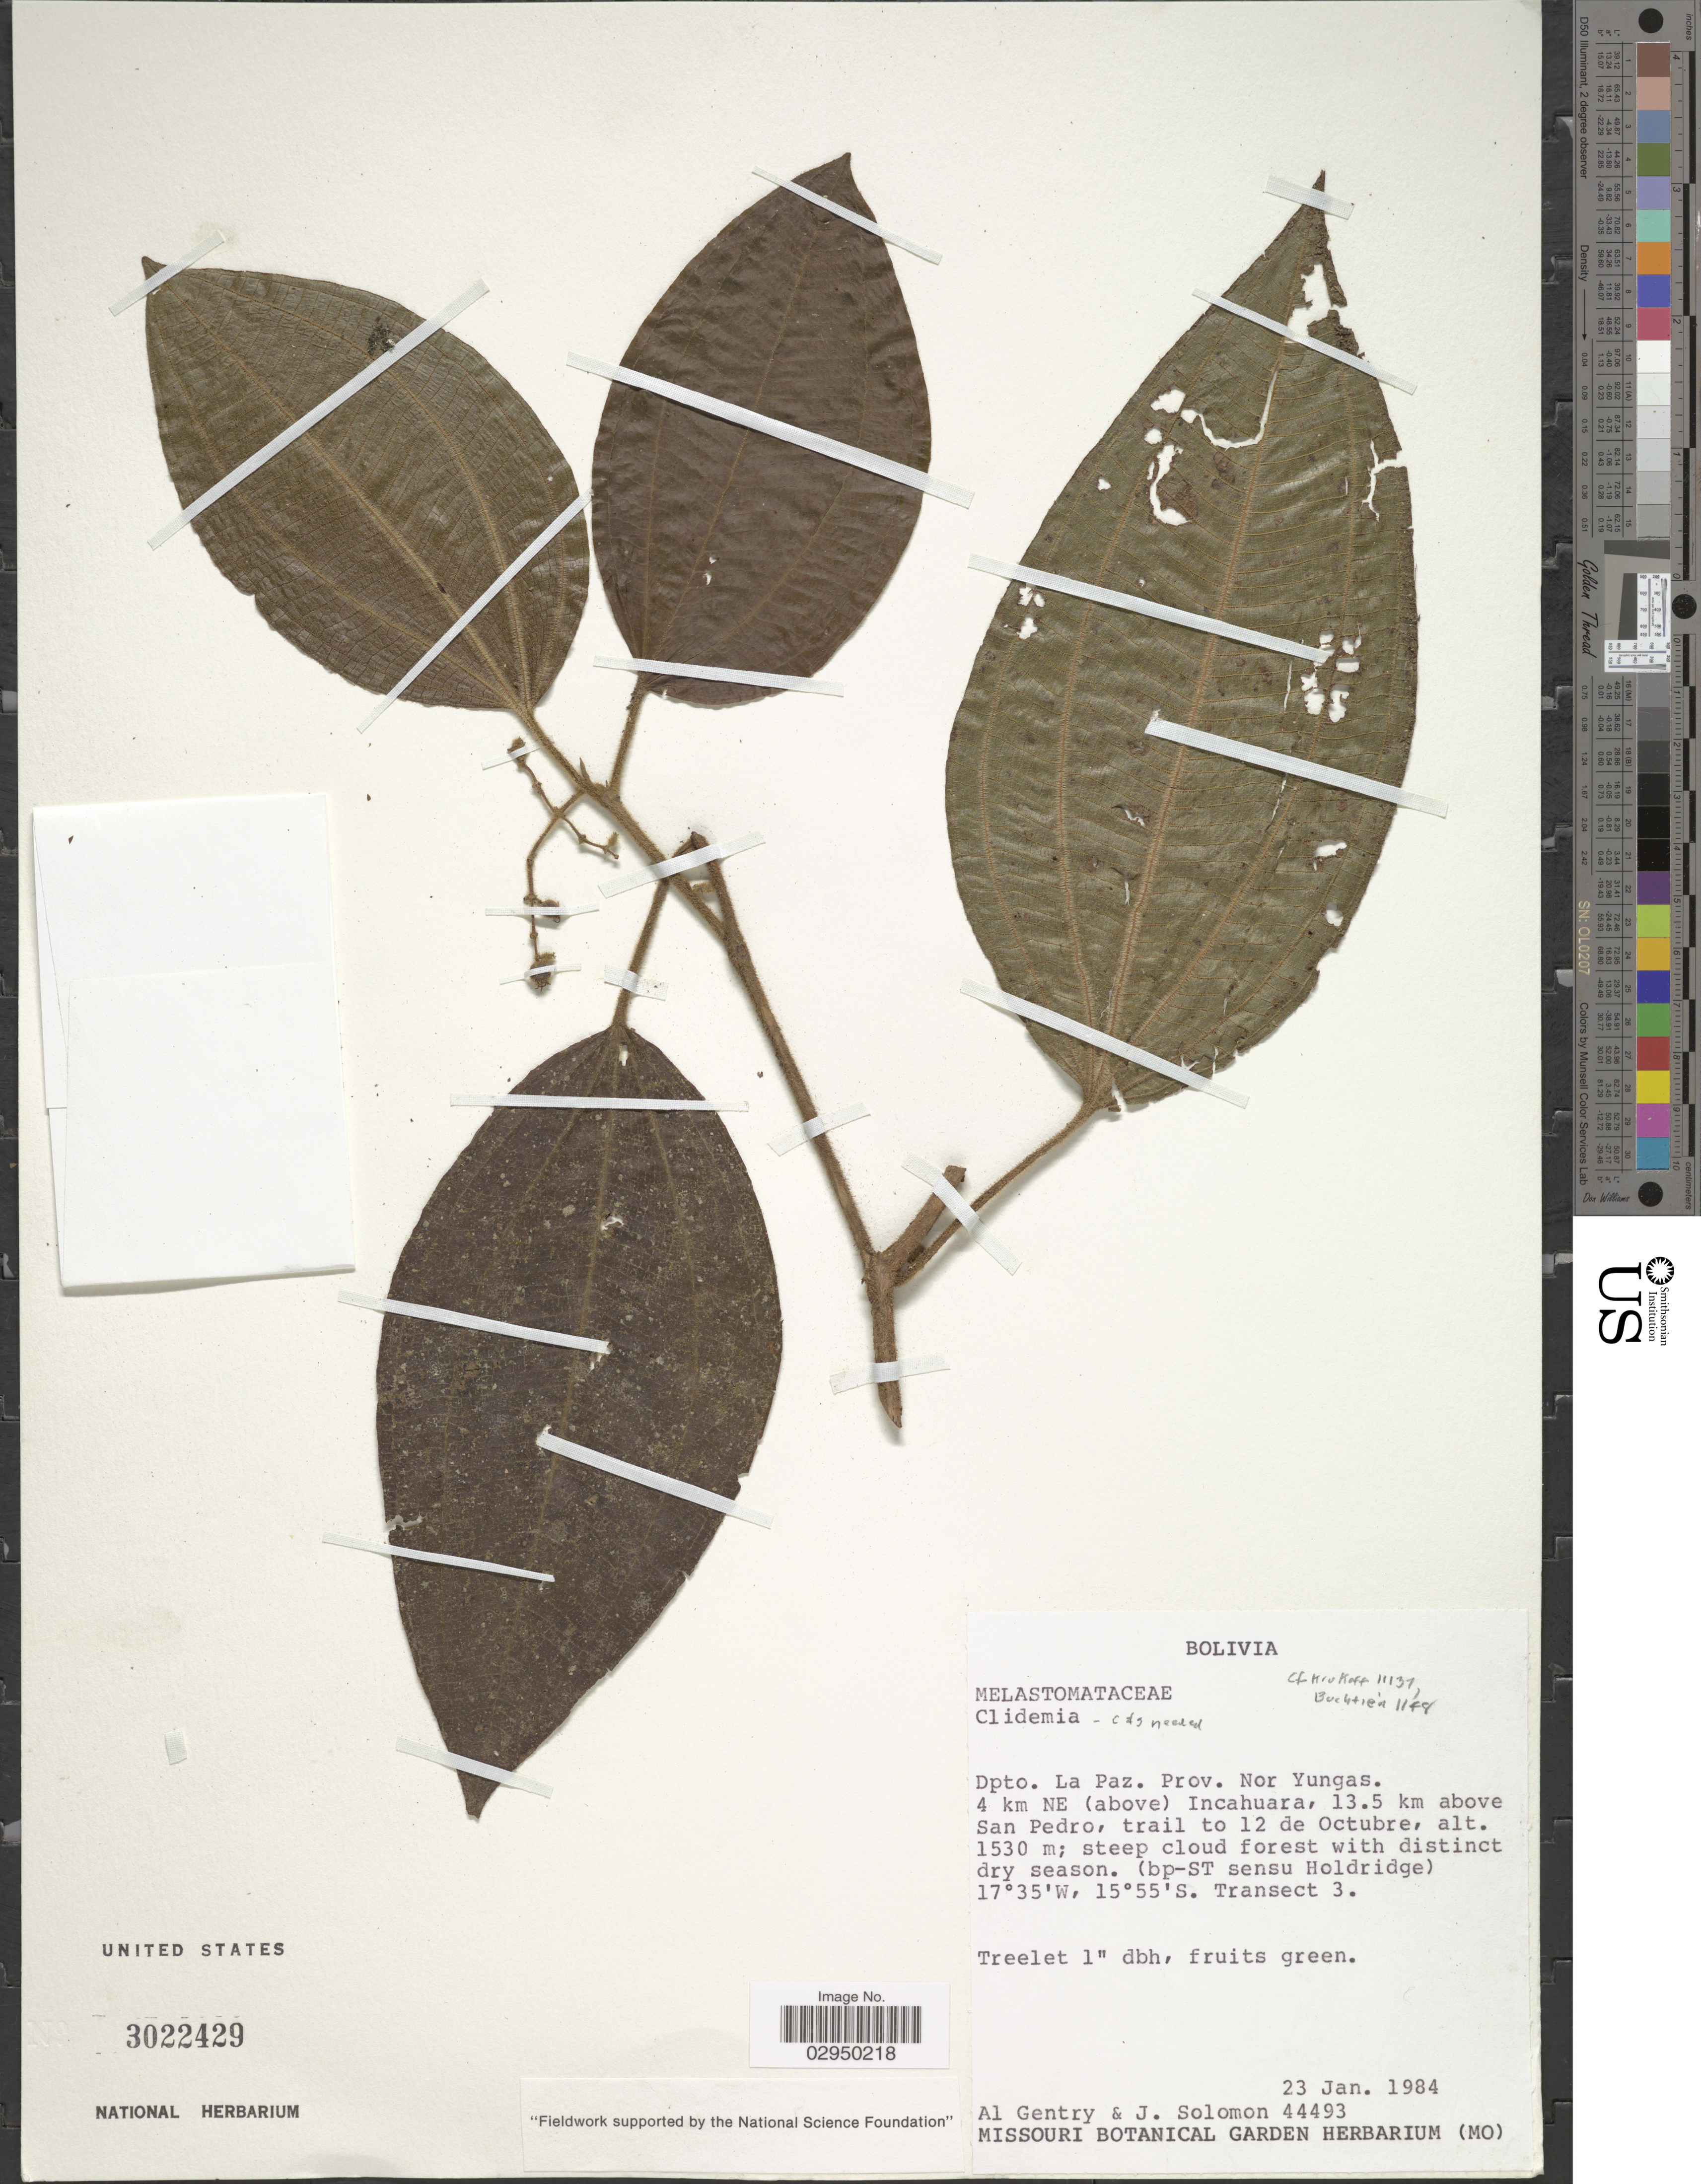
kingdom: Plantae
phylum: Tracheophyta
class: Magnoliopsida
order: Myrtales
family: Melastomataceae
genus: Clidemia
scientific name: Clidemia sp.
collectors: A. H. Gentry & J. Solomon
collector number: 44493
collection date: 1984-01-23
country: Bolivia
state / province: La Paz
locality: Dpto. La Paz. Prov. Nor Yungas. 4 km NE (above) Incahuara, 13.5 km above San Pedro, trail to 12 de Octubre. Transect 3.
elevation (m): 1530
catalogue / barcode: US 3022429